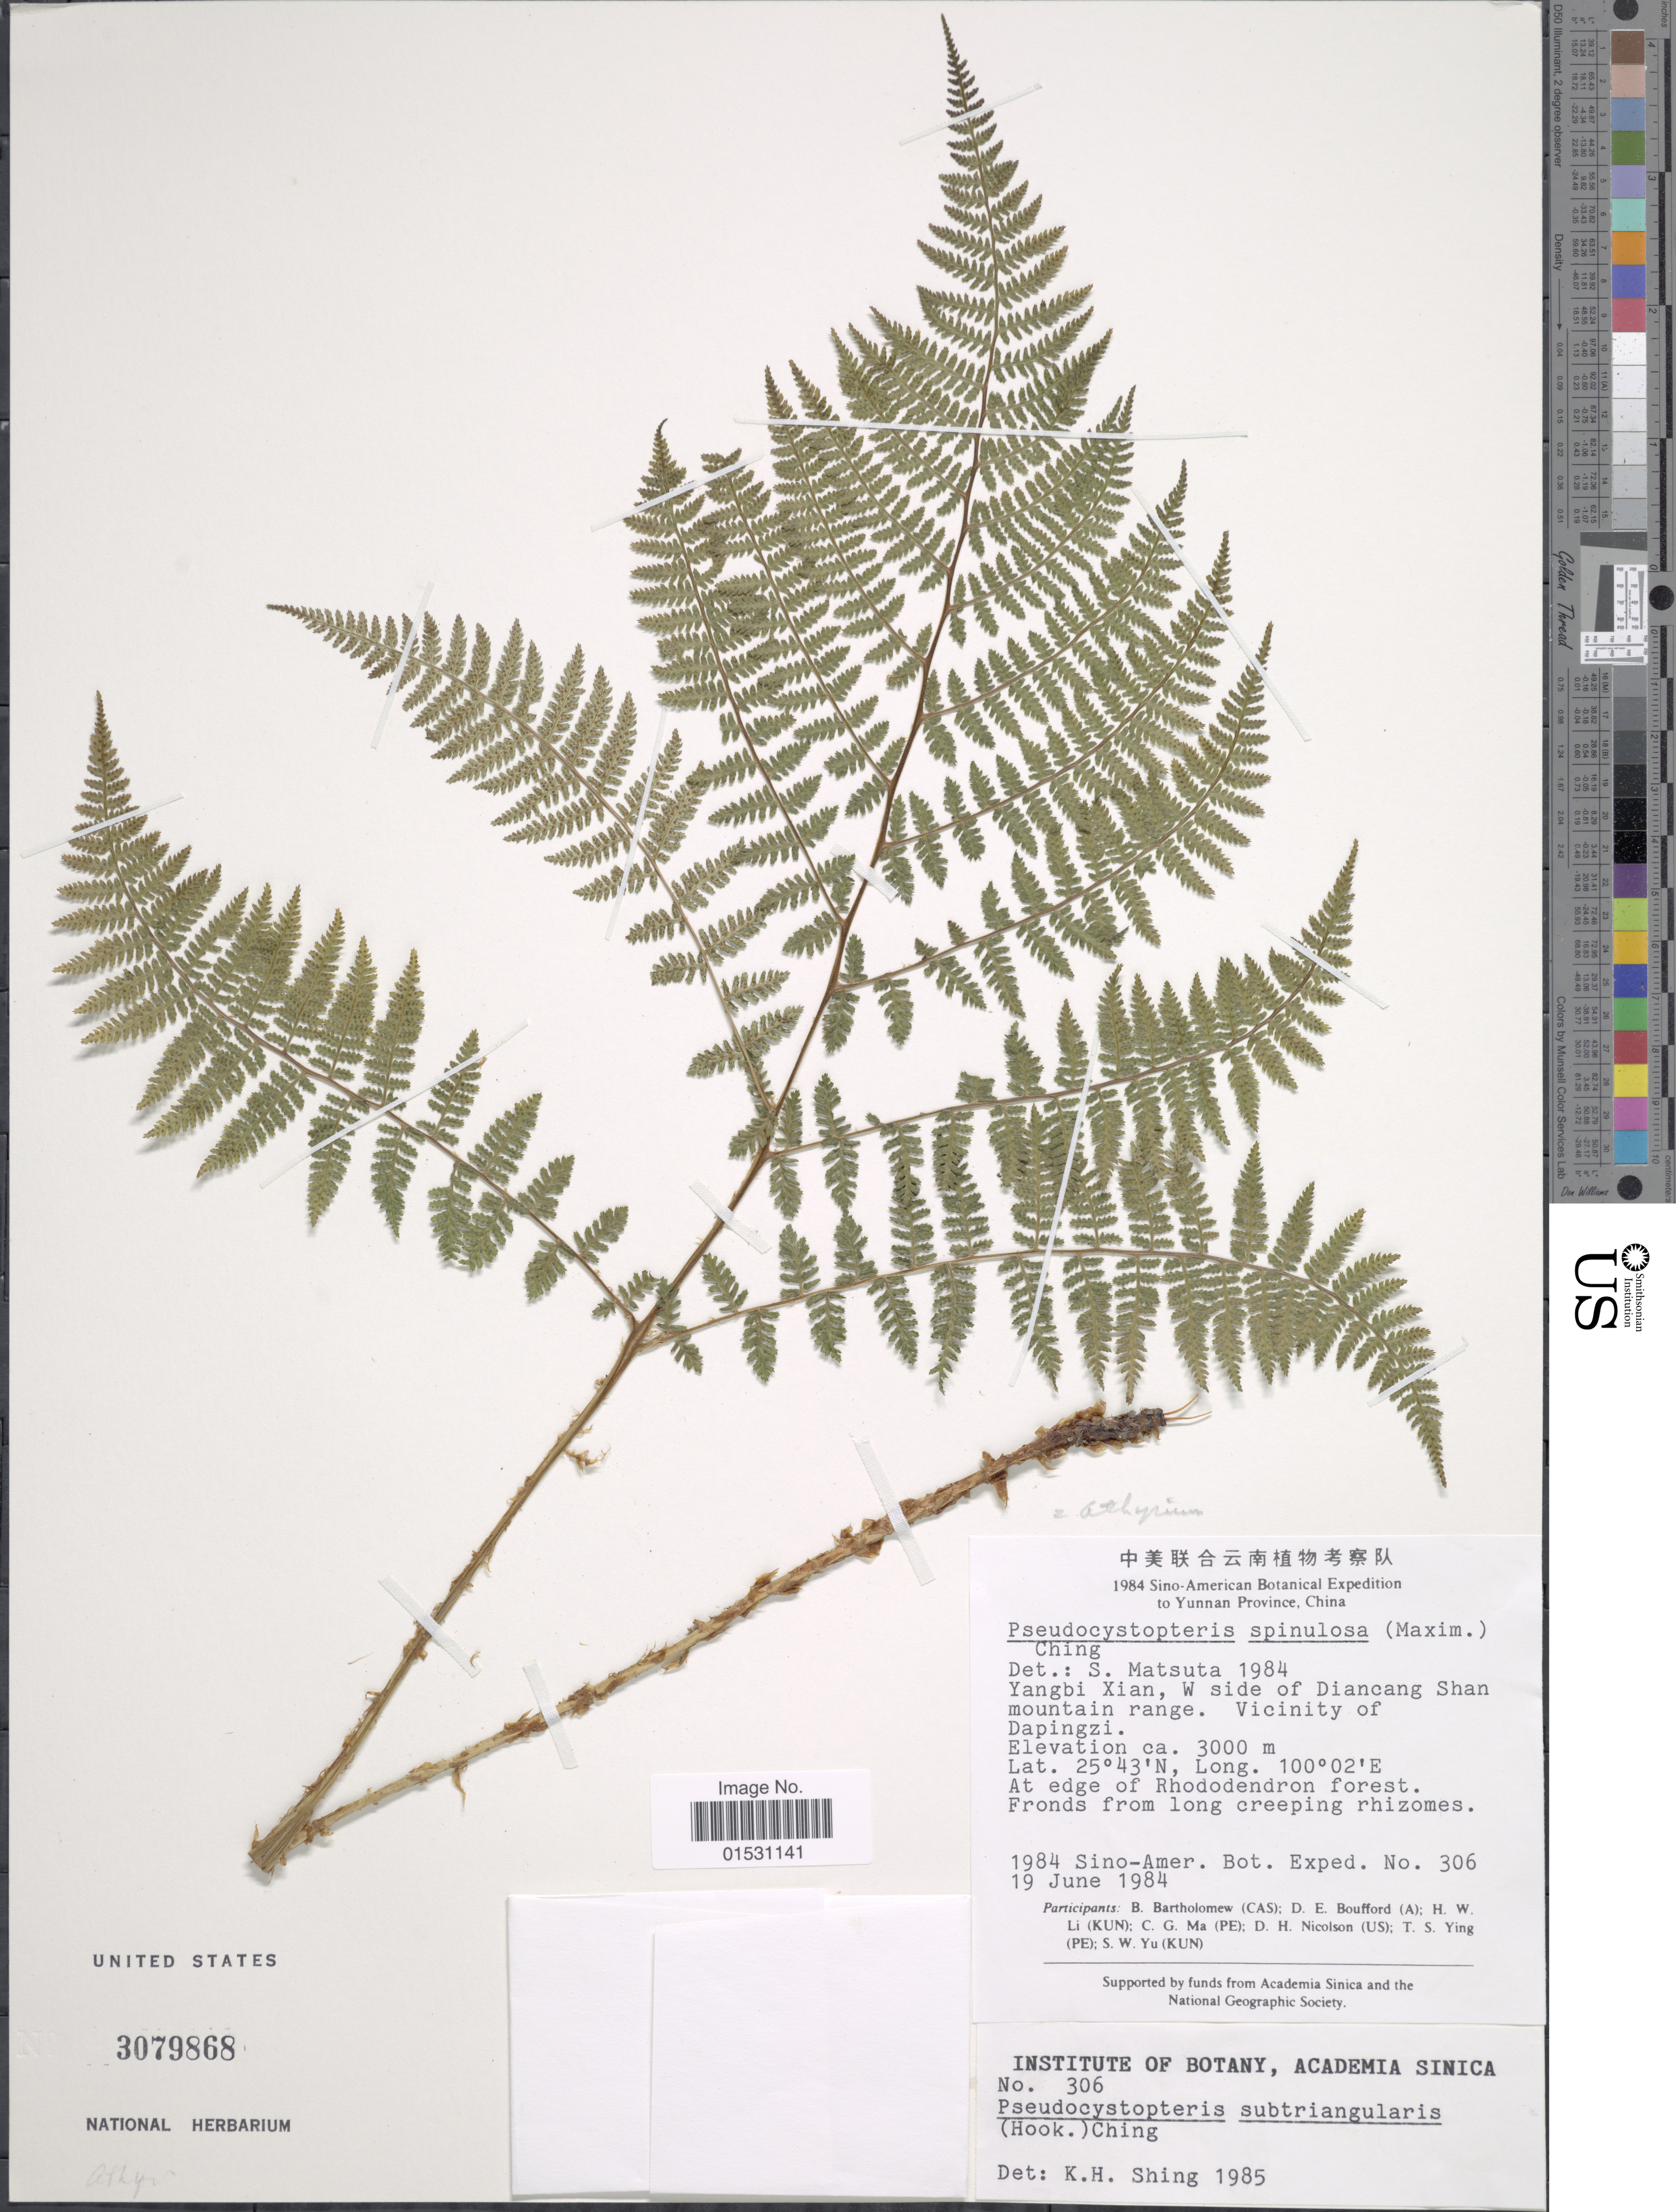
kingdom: Plantae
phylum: Tracheophyta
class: Polypodiopsida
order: Polypodiales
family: Athyriaceae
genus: Athyrium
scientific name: Athyrium spinulosum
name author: (Maxim.) Milde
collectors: Sino-Amer. Bot. Exped. 1984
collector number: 306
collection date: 1984-06-19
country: China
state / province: Yunnan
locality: Yunnan Province. Yangbi Xian, W side of Diancang Shan mountain range. Vicinity of Dapingzi.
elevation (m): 3000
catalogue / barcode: US 3079868